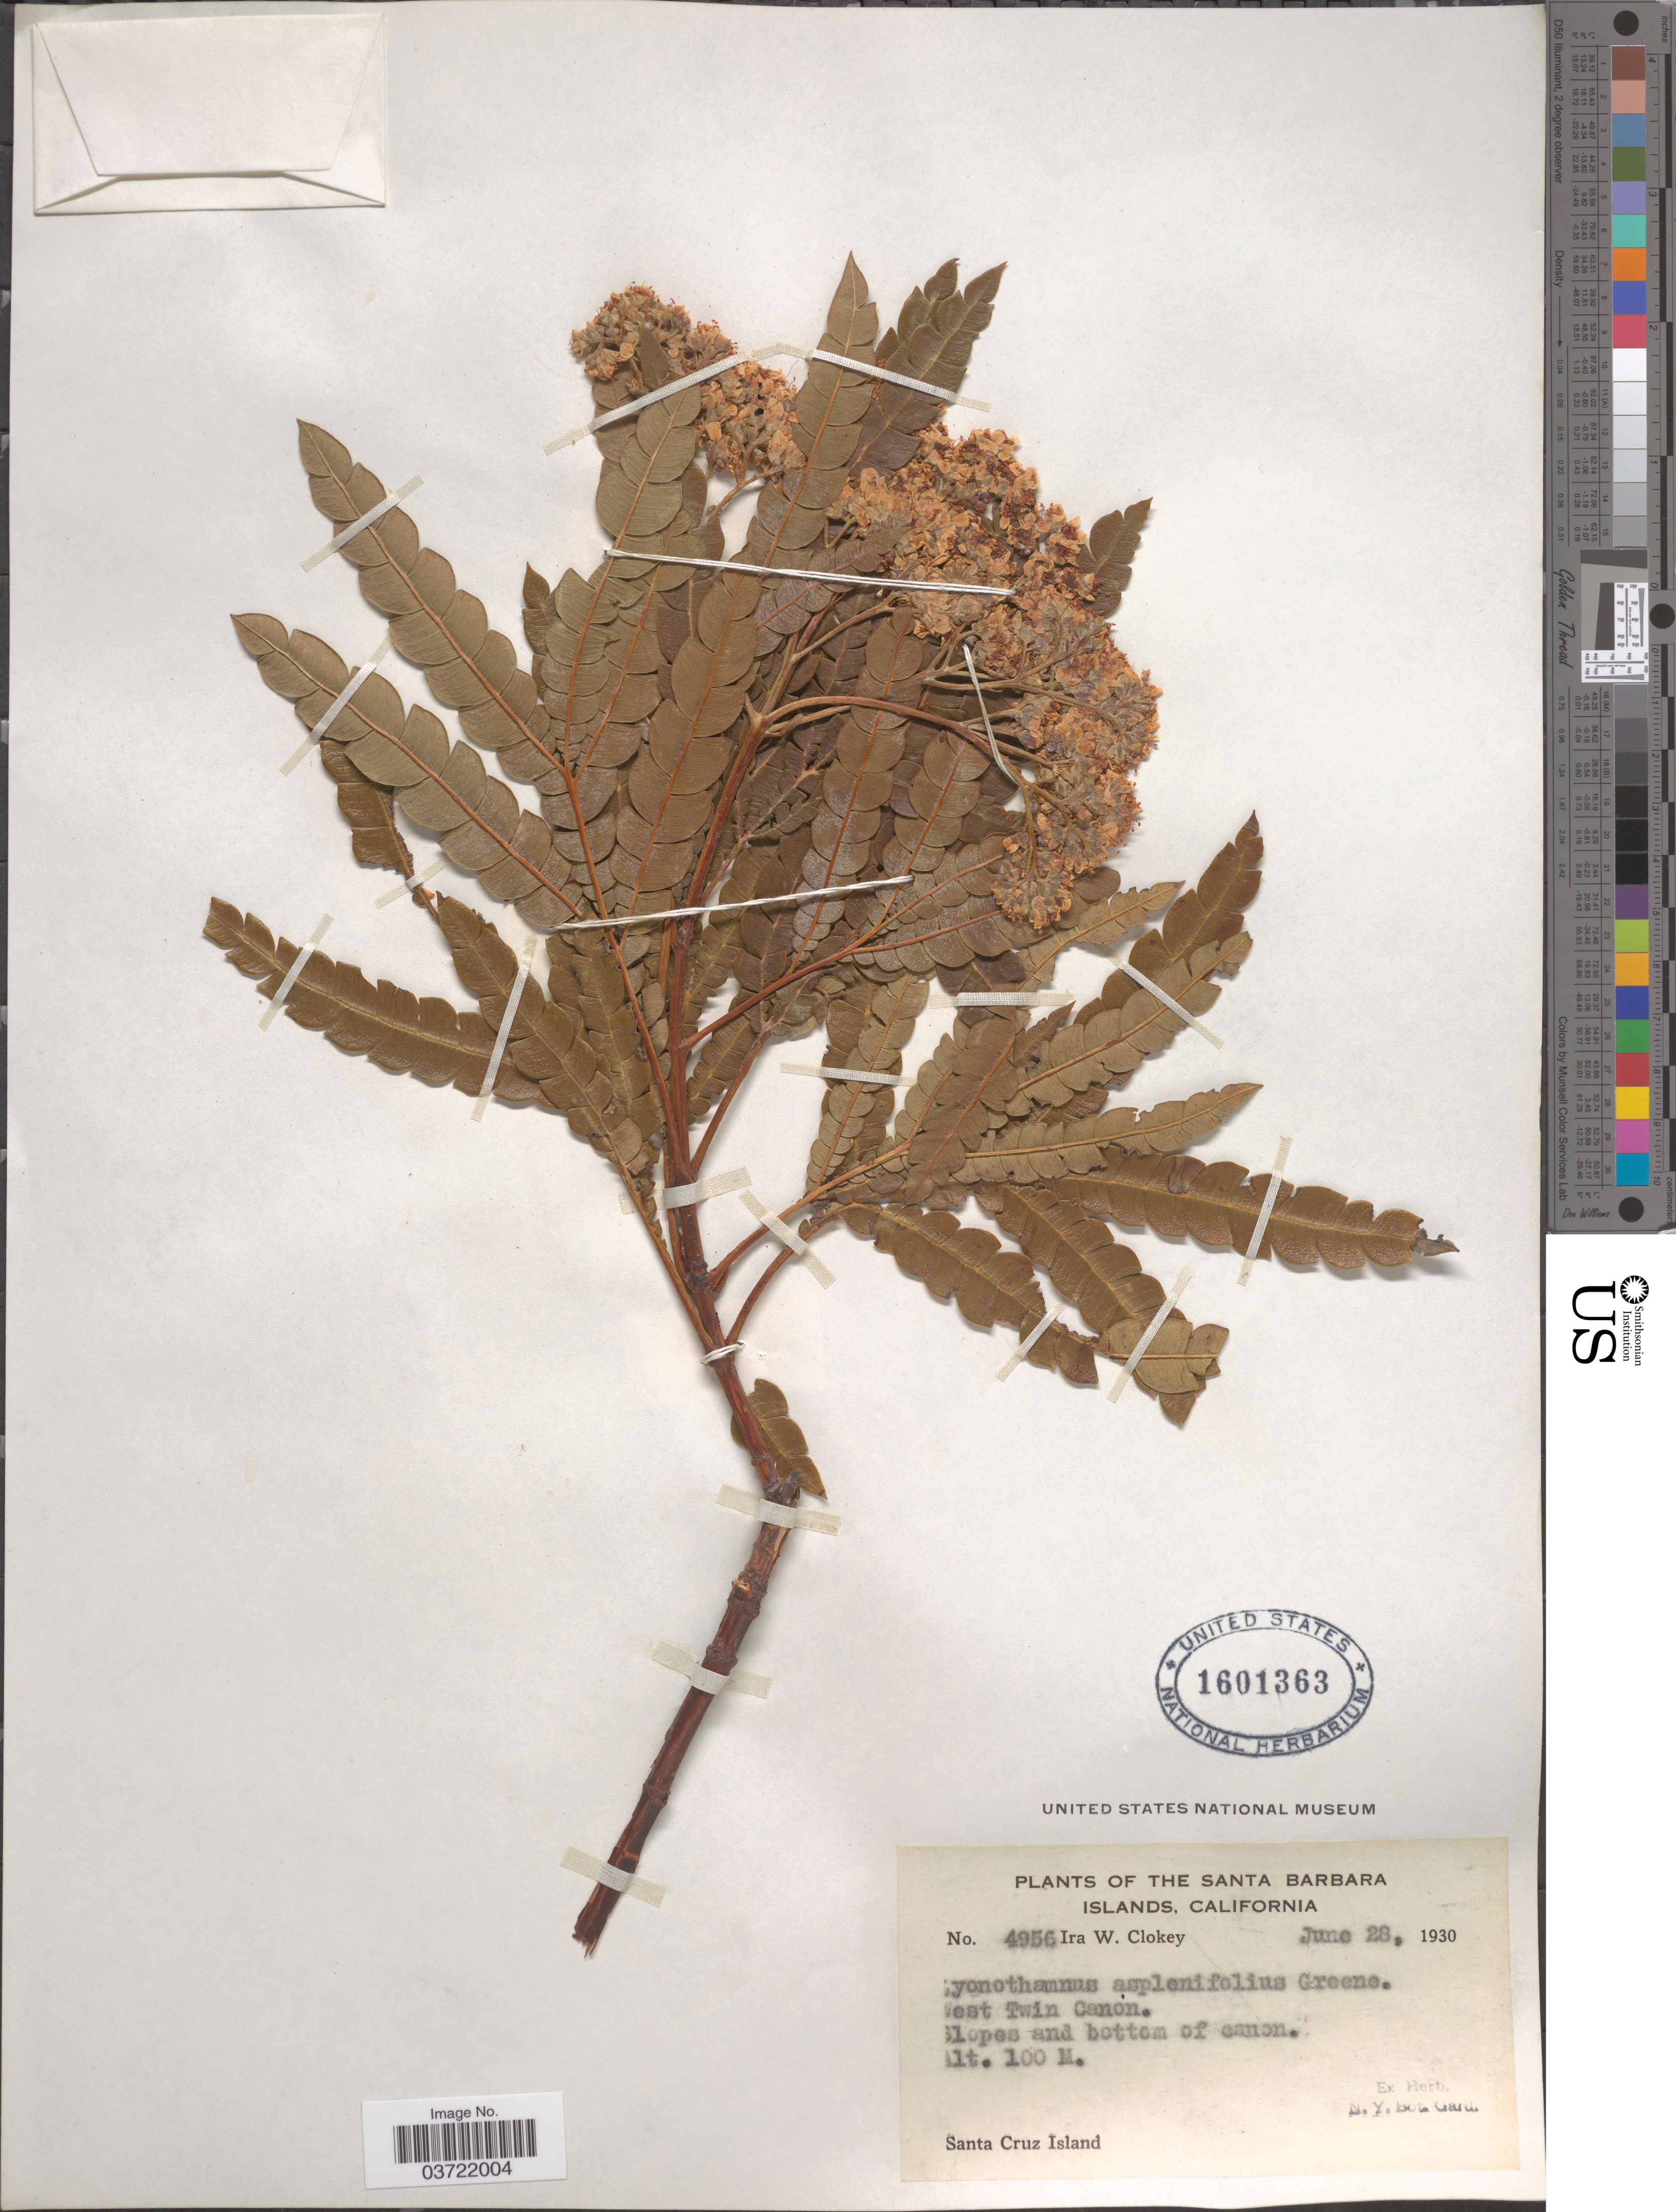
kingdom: Plantae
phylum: Tracheophyta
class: Magnoliopsida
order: Rosales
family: Rosaceae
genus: Lyonothamnus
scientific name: Lyonothamnus floribundus var. aspleniifolius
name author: (Greene) Brandegee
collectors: I. W. Clokey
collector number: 4956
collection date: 1930-06-28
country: United States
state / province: California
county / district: Santa Barbara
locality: The Santa Barbara Islands. West Twin Canon. Santa Cruz Island.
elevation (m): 100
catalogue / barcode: US 1601363